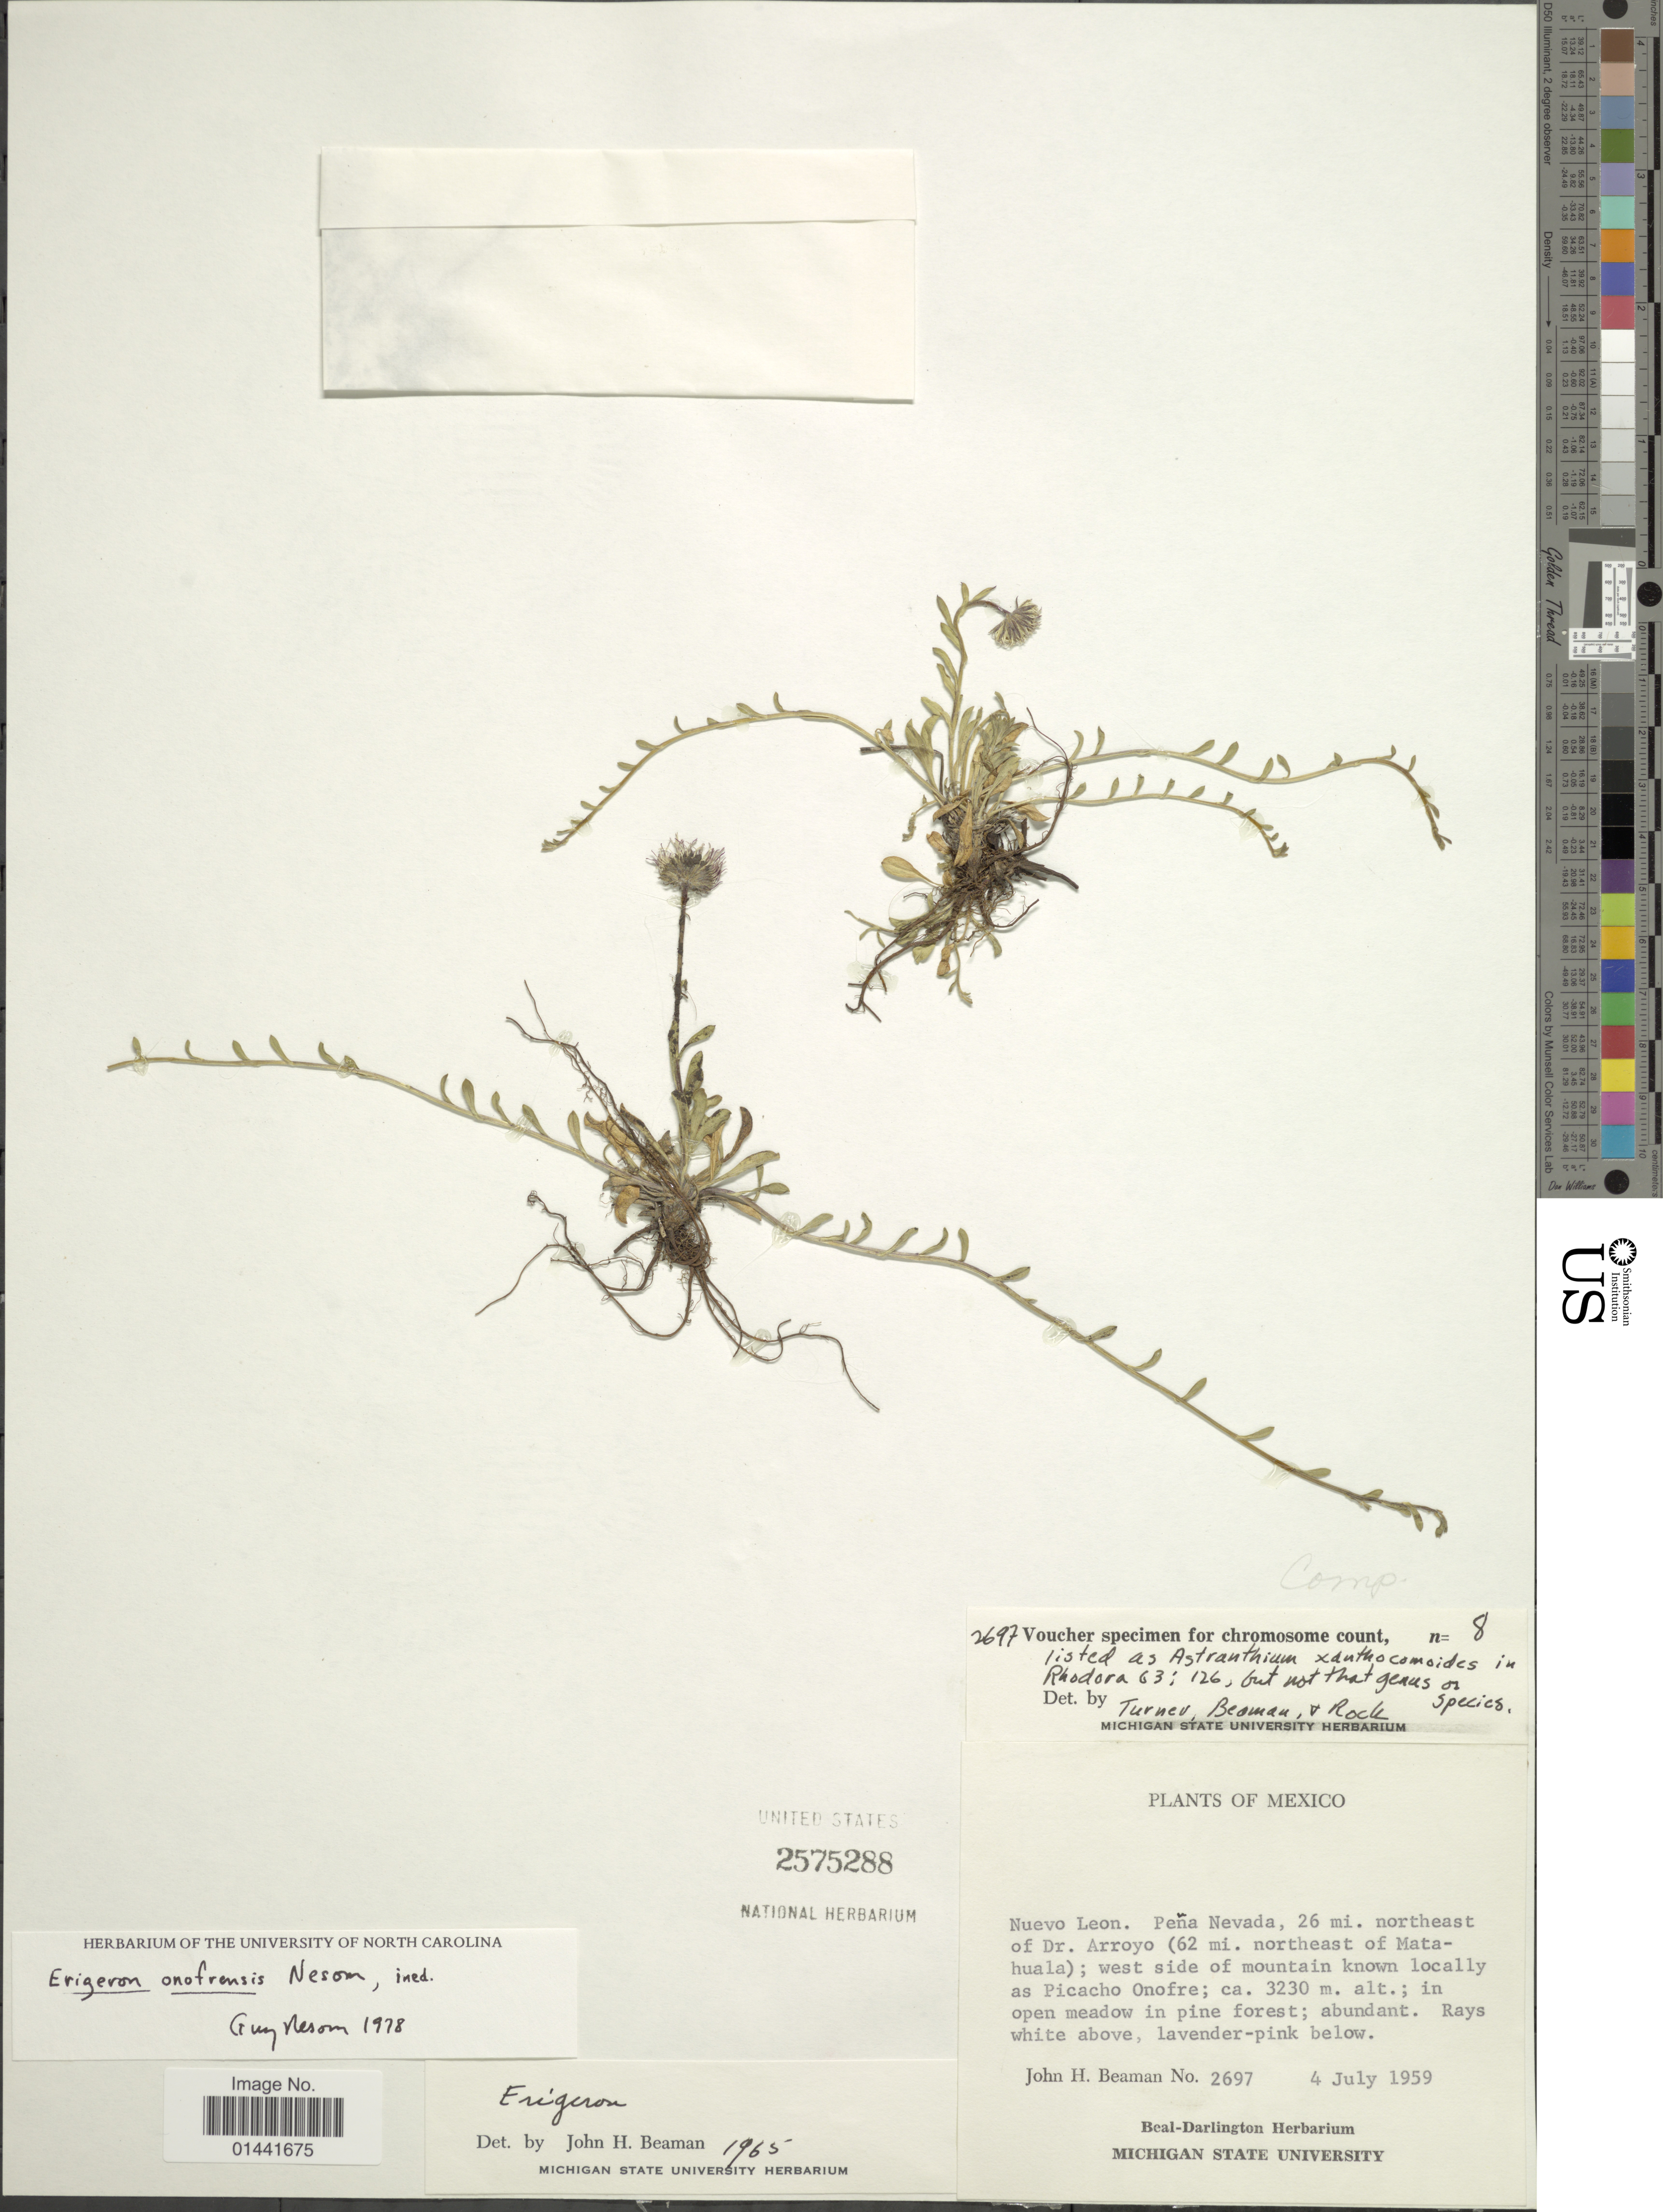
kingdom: Plantae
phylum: Tracheophyta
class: Magnoliopsida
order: Asterales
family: Asteraceae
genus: Erigeron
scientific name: Erigeron onofrensis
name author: G.L. Nesom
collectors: J. H. Beaman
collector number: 2697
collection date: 1959-07-04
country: Mexico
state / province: Nuevo León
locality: Peña Nevada, 26 mi. northeast of Dr, Arroyo (62 mi. northeast of Matahuala); west side of mountain known locally as Picacho Onofre; in open meadow in pine forest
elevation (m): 3230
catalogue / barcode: US 2575288